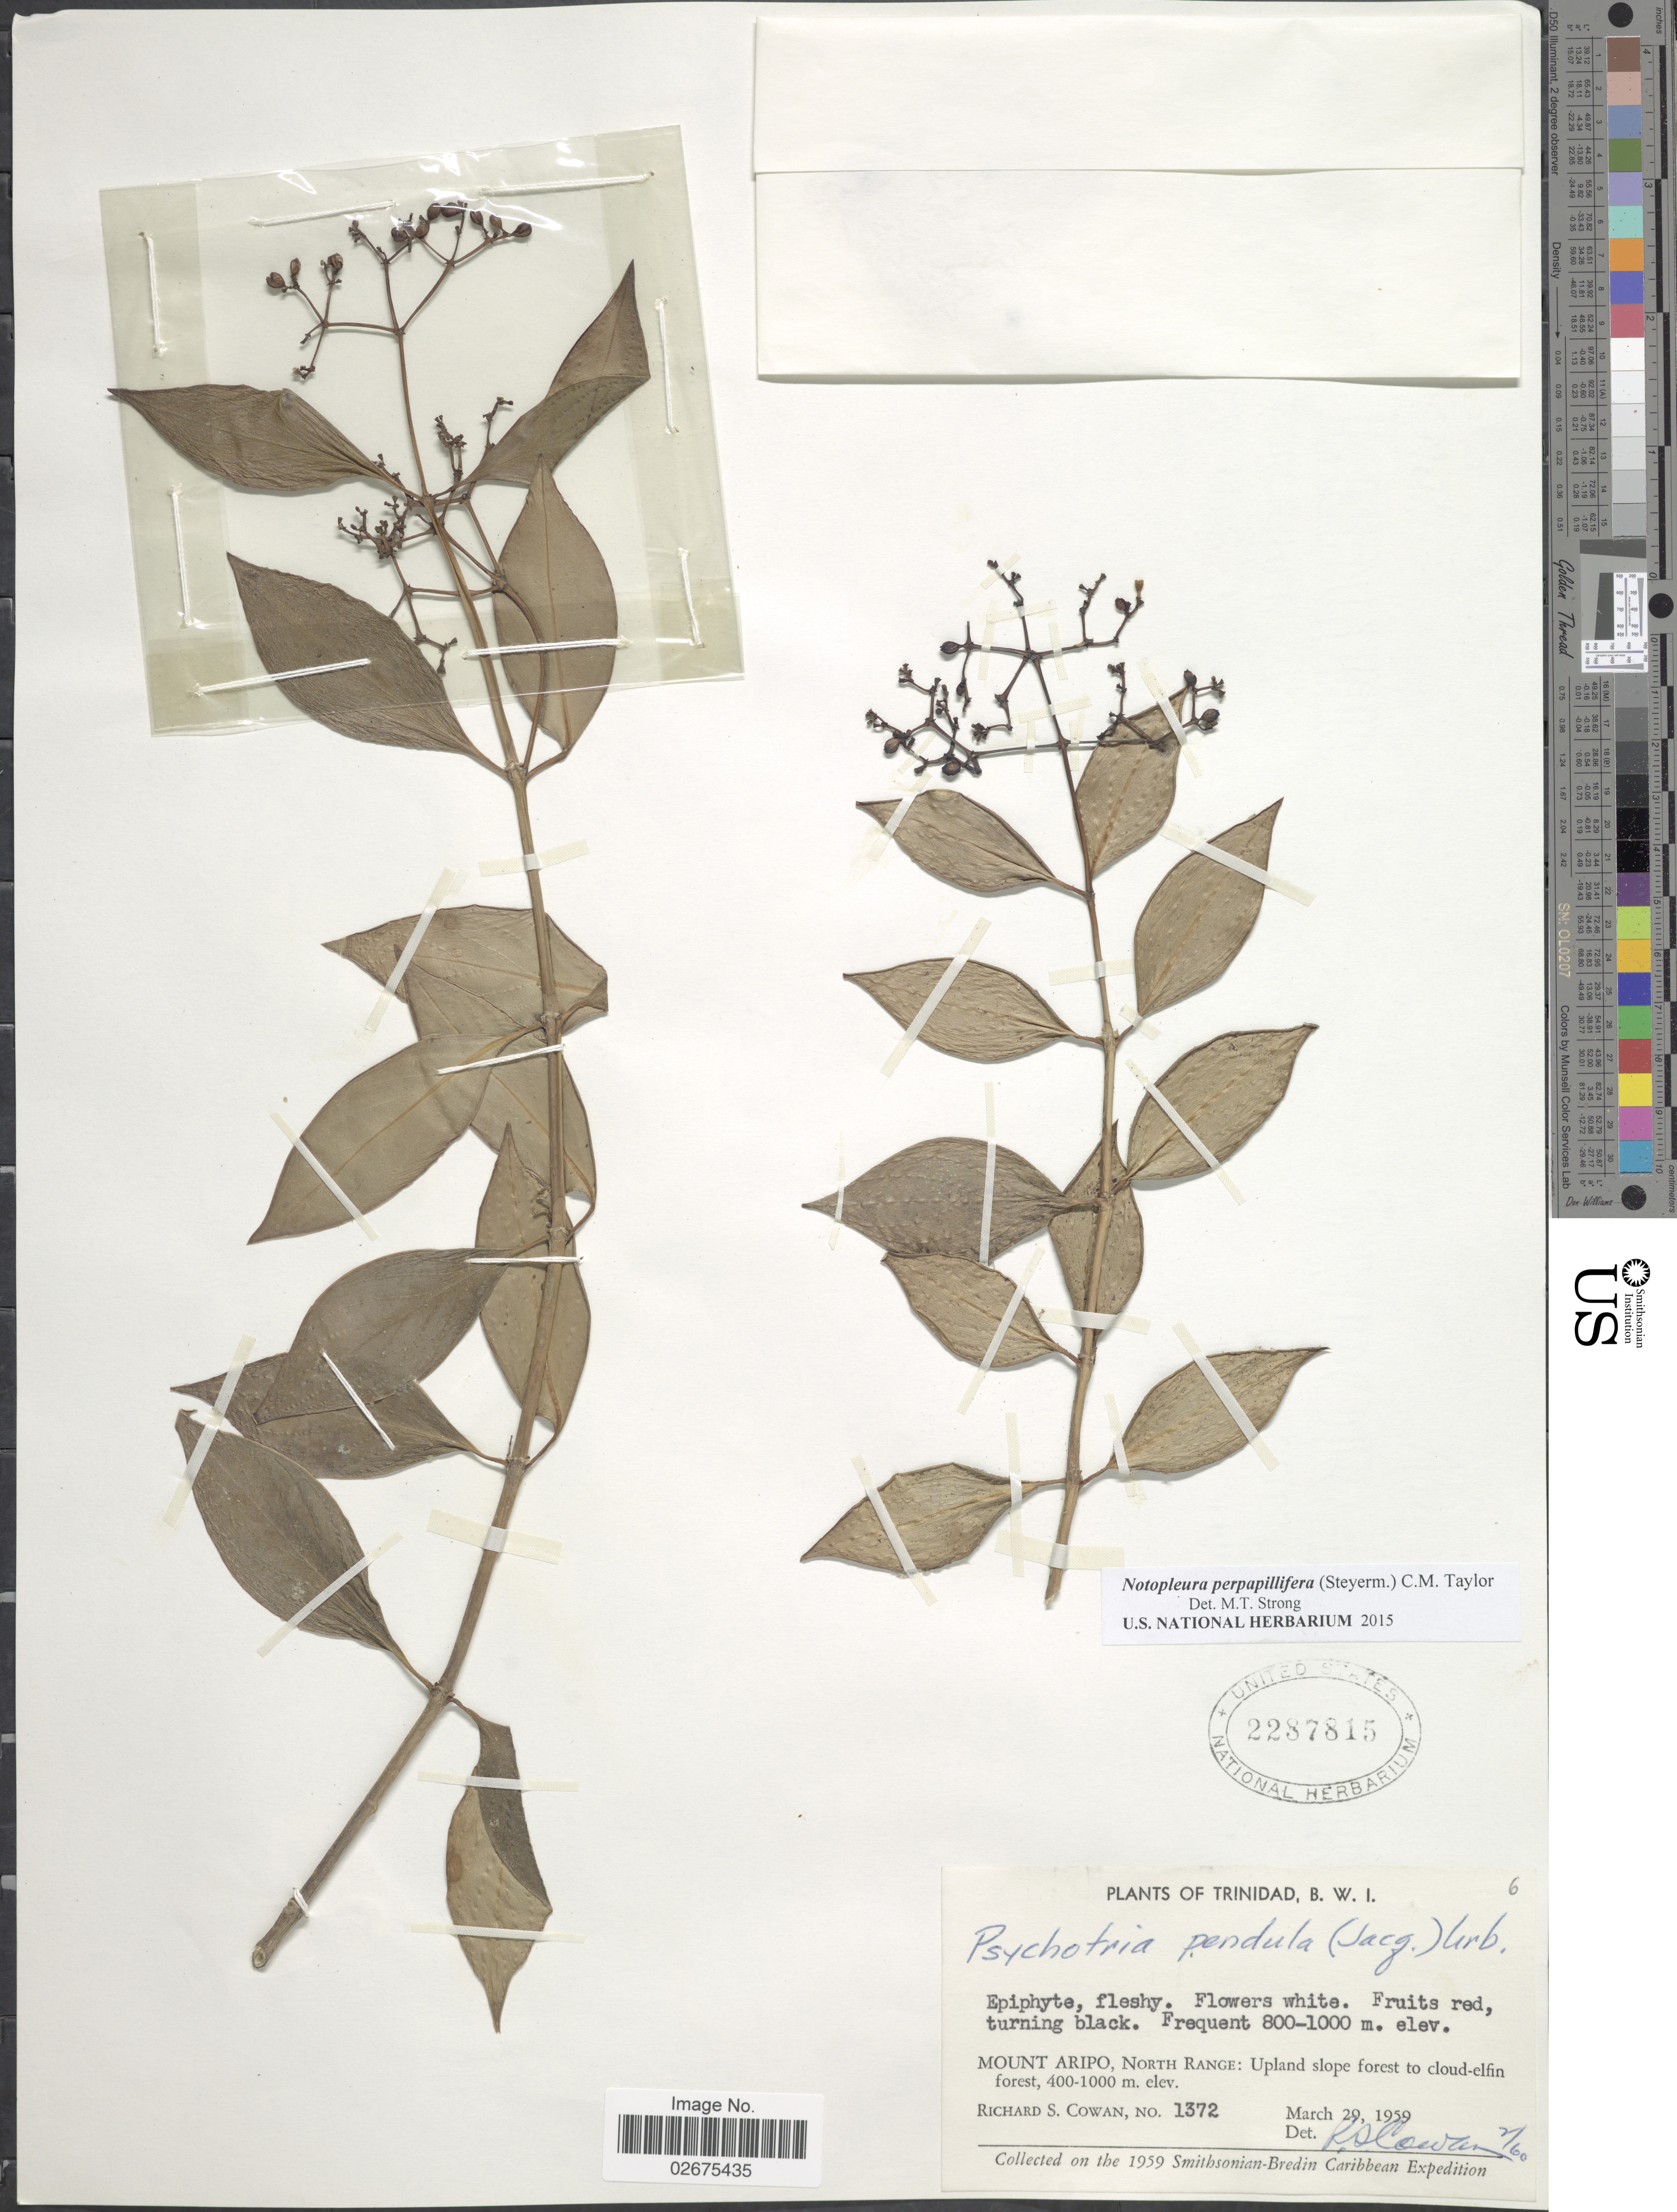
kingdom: Plantae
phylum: Tracheophyta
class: Magnoliopsida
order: Gentianales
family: Rubiaceae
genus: Notopleura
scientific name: Notopleura perpapillifera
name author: (Steyerm.) C.M. Taylor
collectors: R. S. Cowan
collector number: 1372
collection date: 1959-03-29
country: Trinidad and Tobago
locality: Trinidad. Mount Aripo, North Range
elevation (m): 400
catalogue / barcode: US 2287815